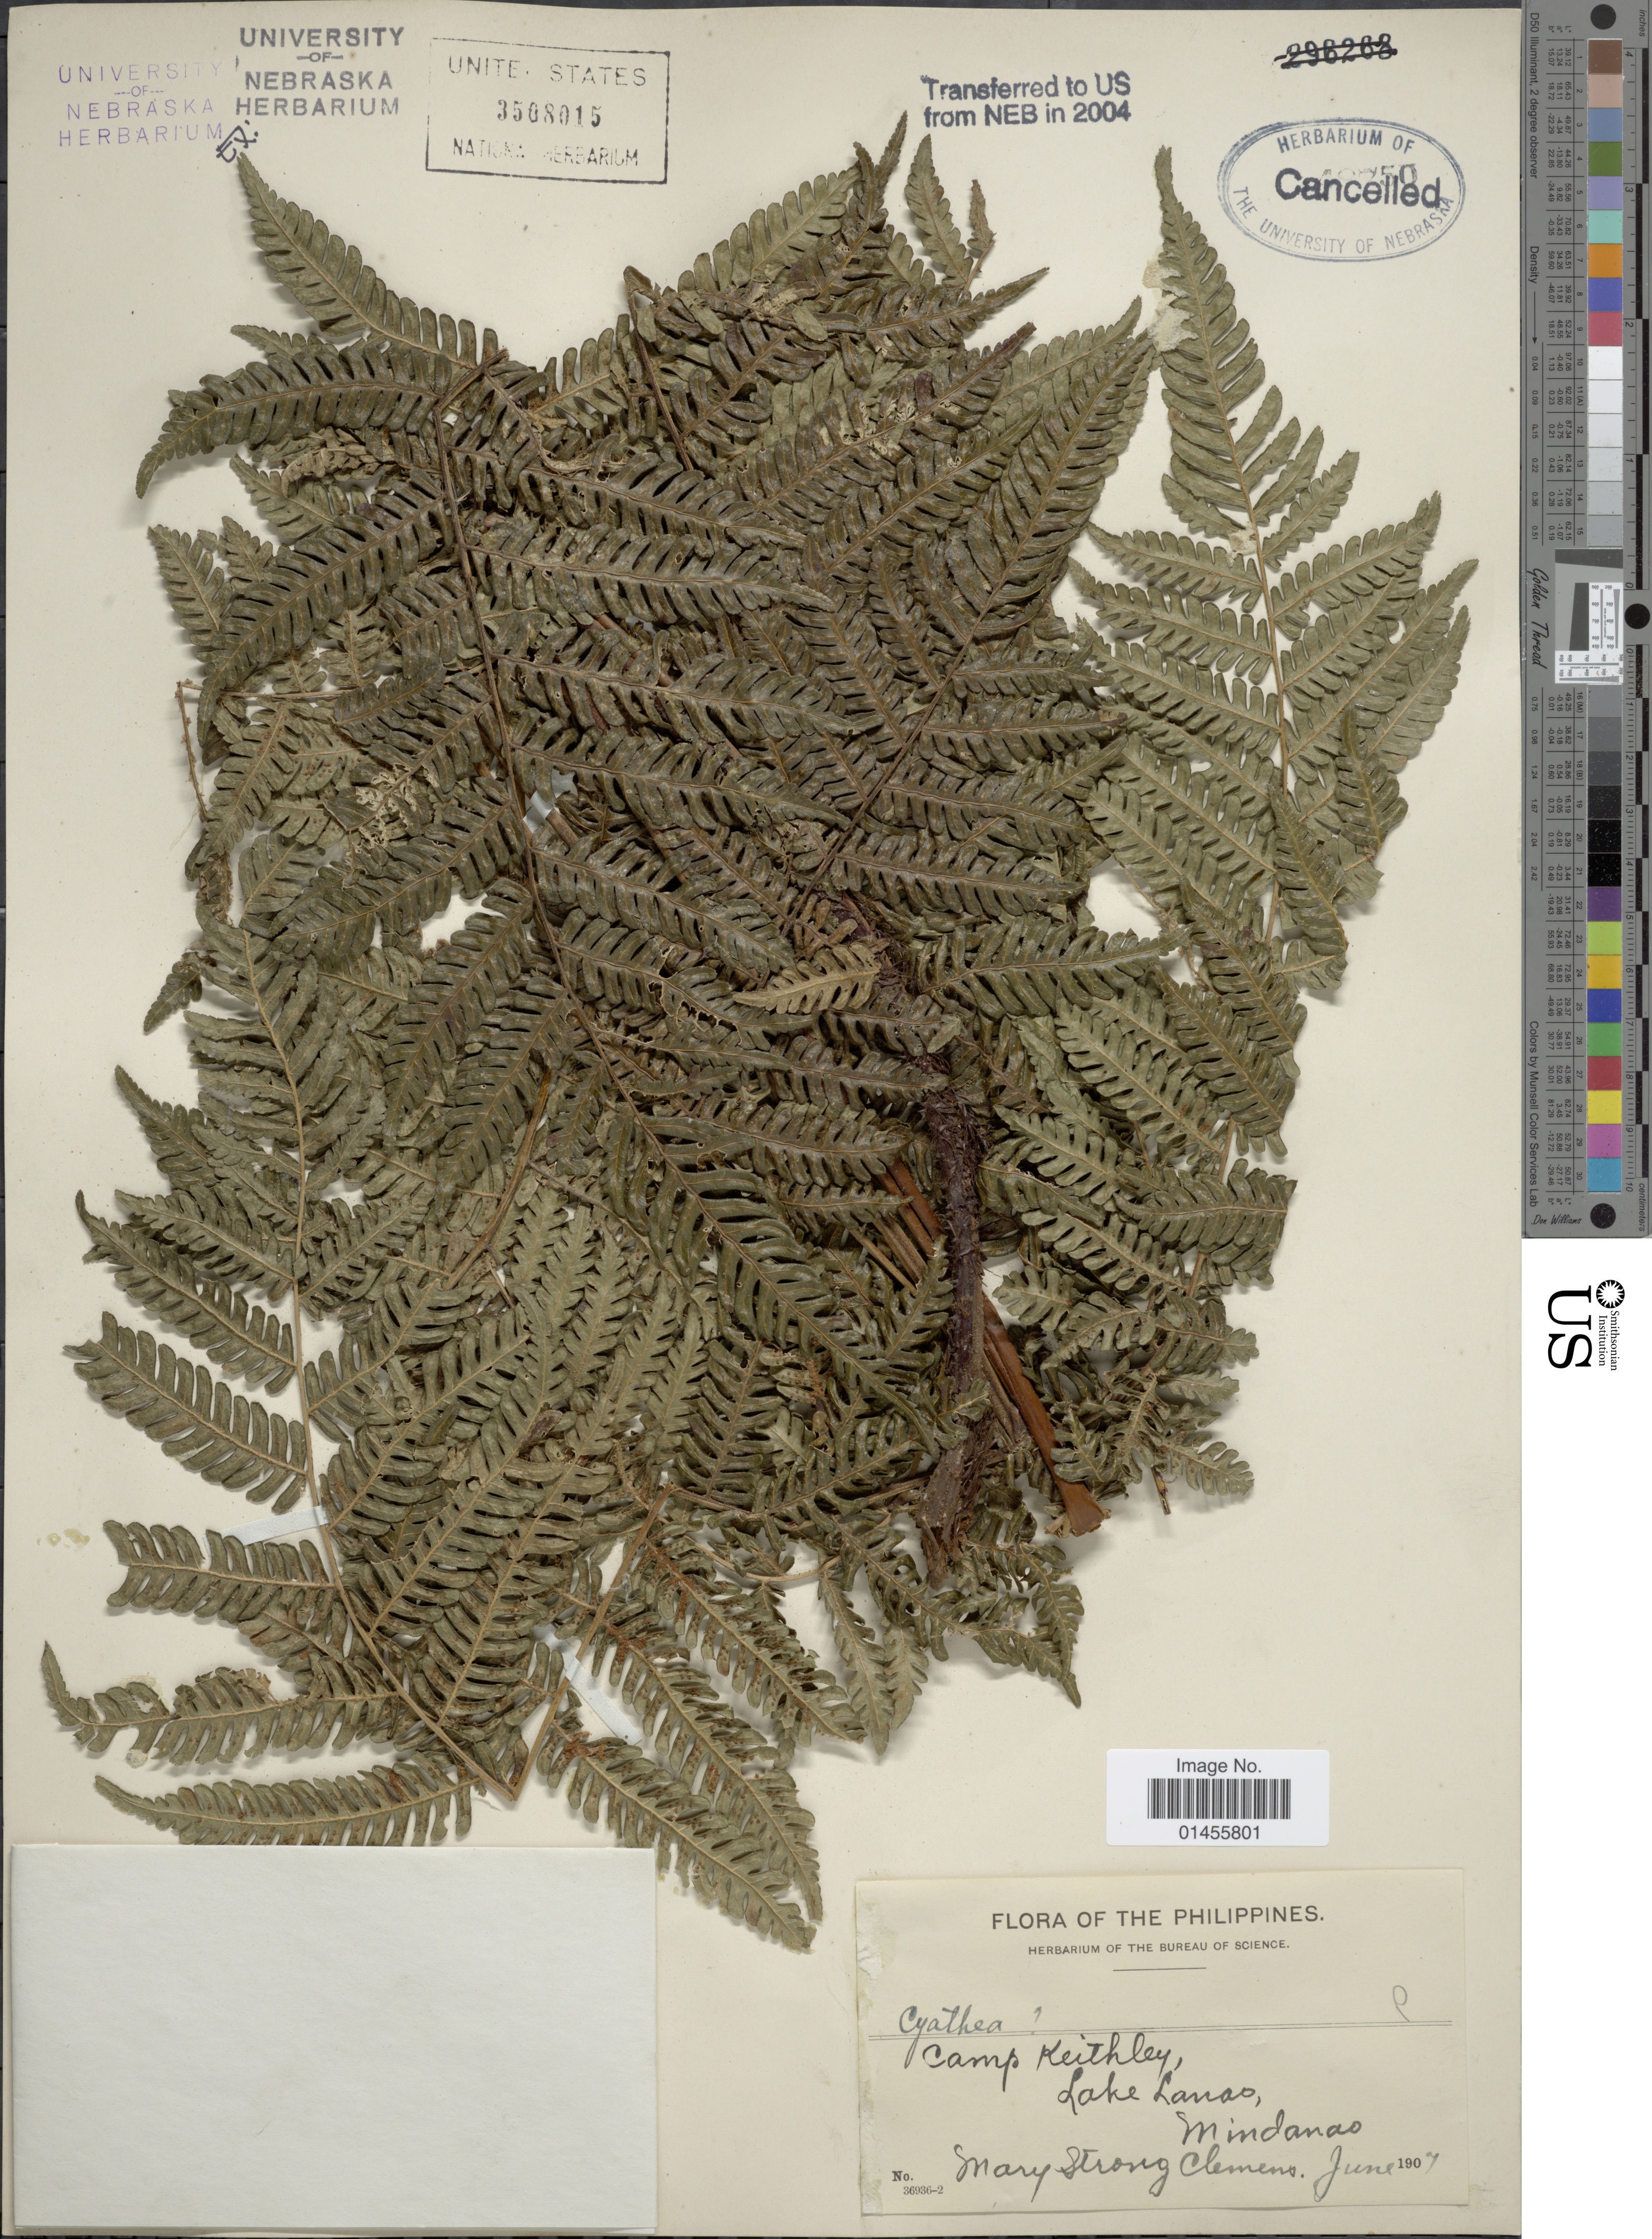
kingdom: Plantae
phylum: Tracheophyta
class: Polypodiopsida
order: Cyatheales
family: Cyatheaceae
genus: Alsophila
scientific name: Alsophila sp.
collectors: M. S. Clemens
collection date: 1907-06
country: Philippines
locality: Camp Keithley, Lake Lanao. Mindanao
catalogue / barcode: US 3508015